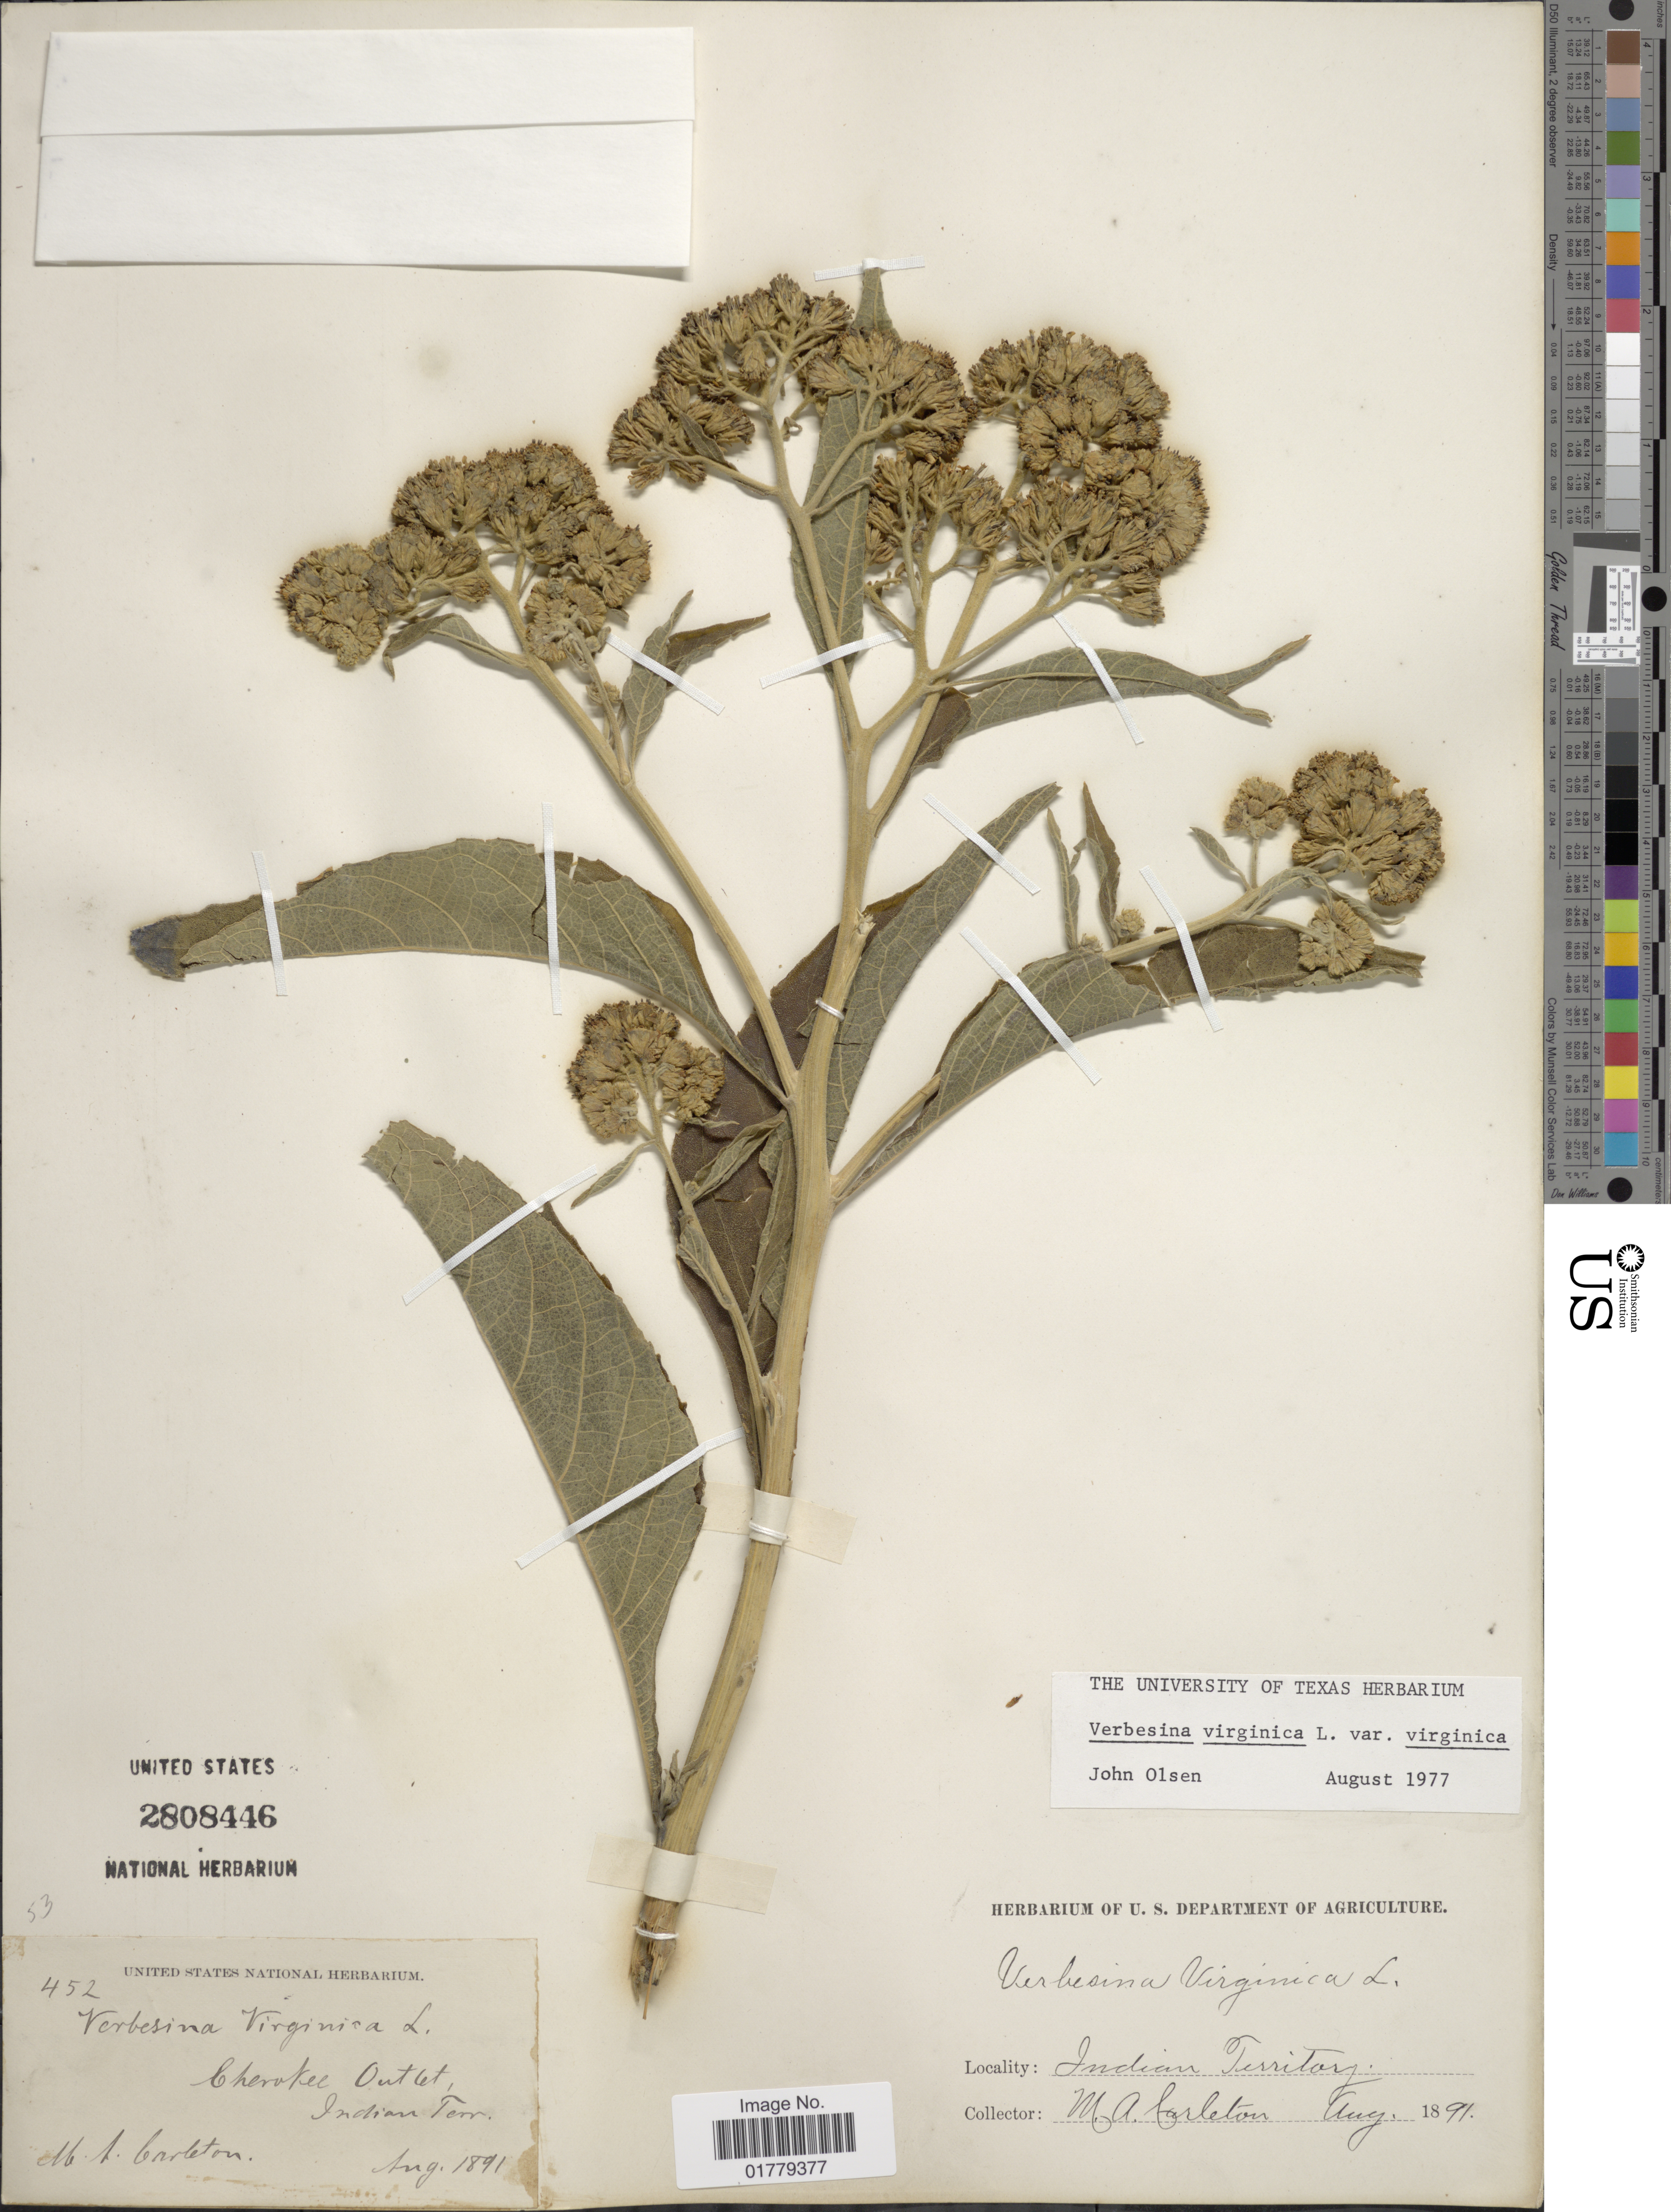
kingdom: Plantae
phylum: Tracheophyta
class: Magnoliopsida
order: Asterales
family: Asteraceae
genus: Verbesina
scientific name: Verbesina virginica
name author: L.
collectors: M. A. Carleton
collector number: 452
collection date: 1891-08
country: United States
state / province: Oklahoma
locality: Cherokee Outlet, Indian Terr.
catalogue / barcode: US 2808446